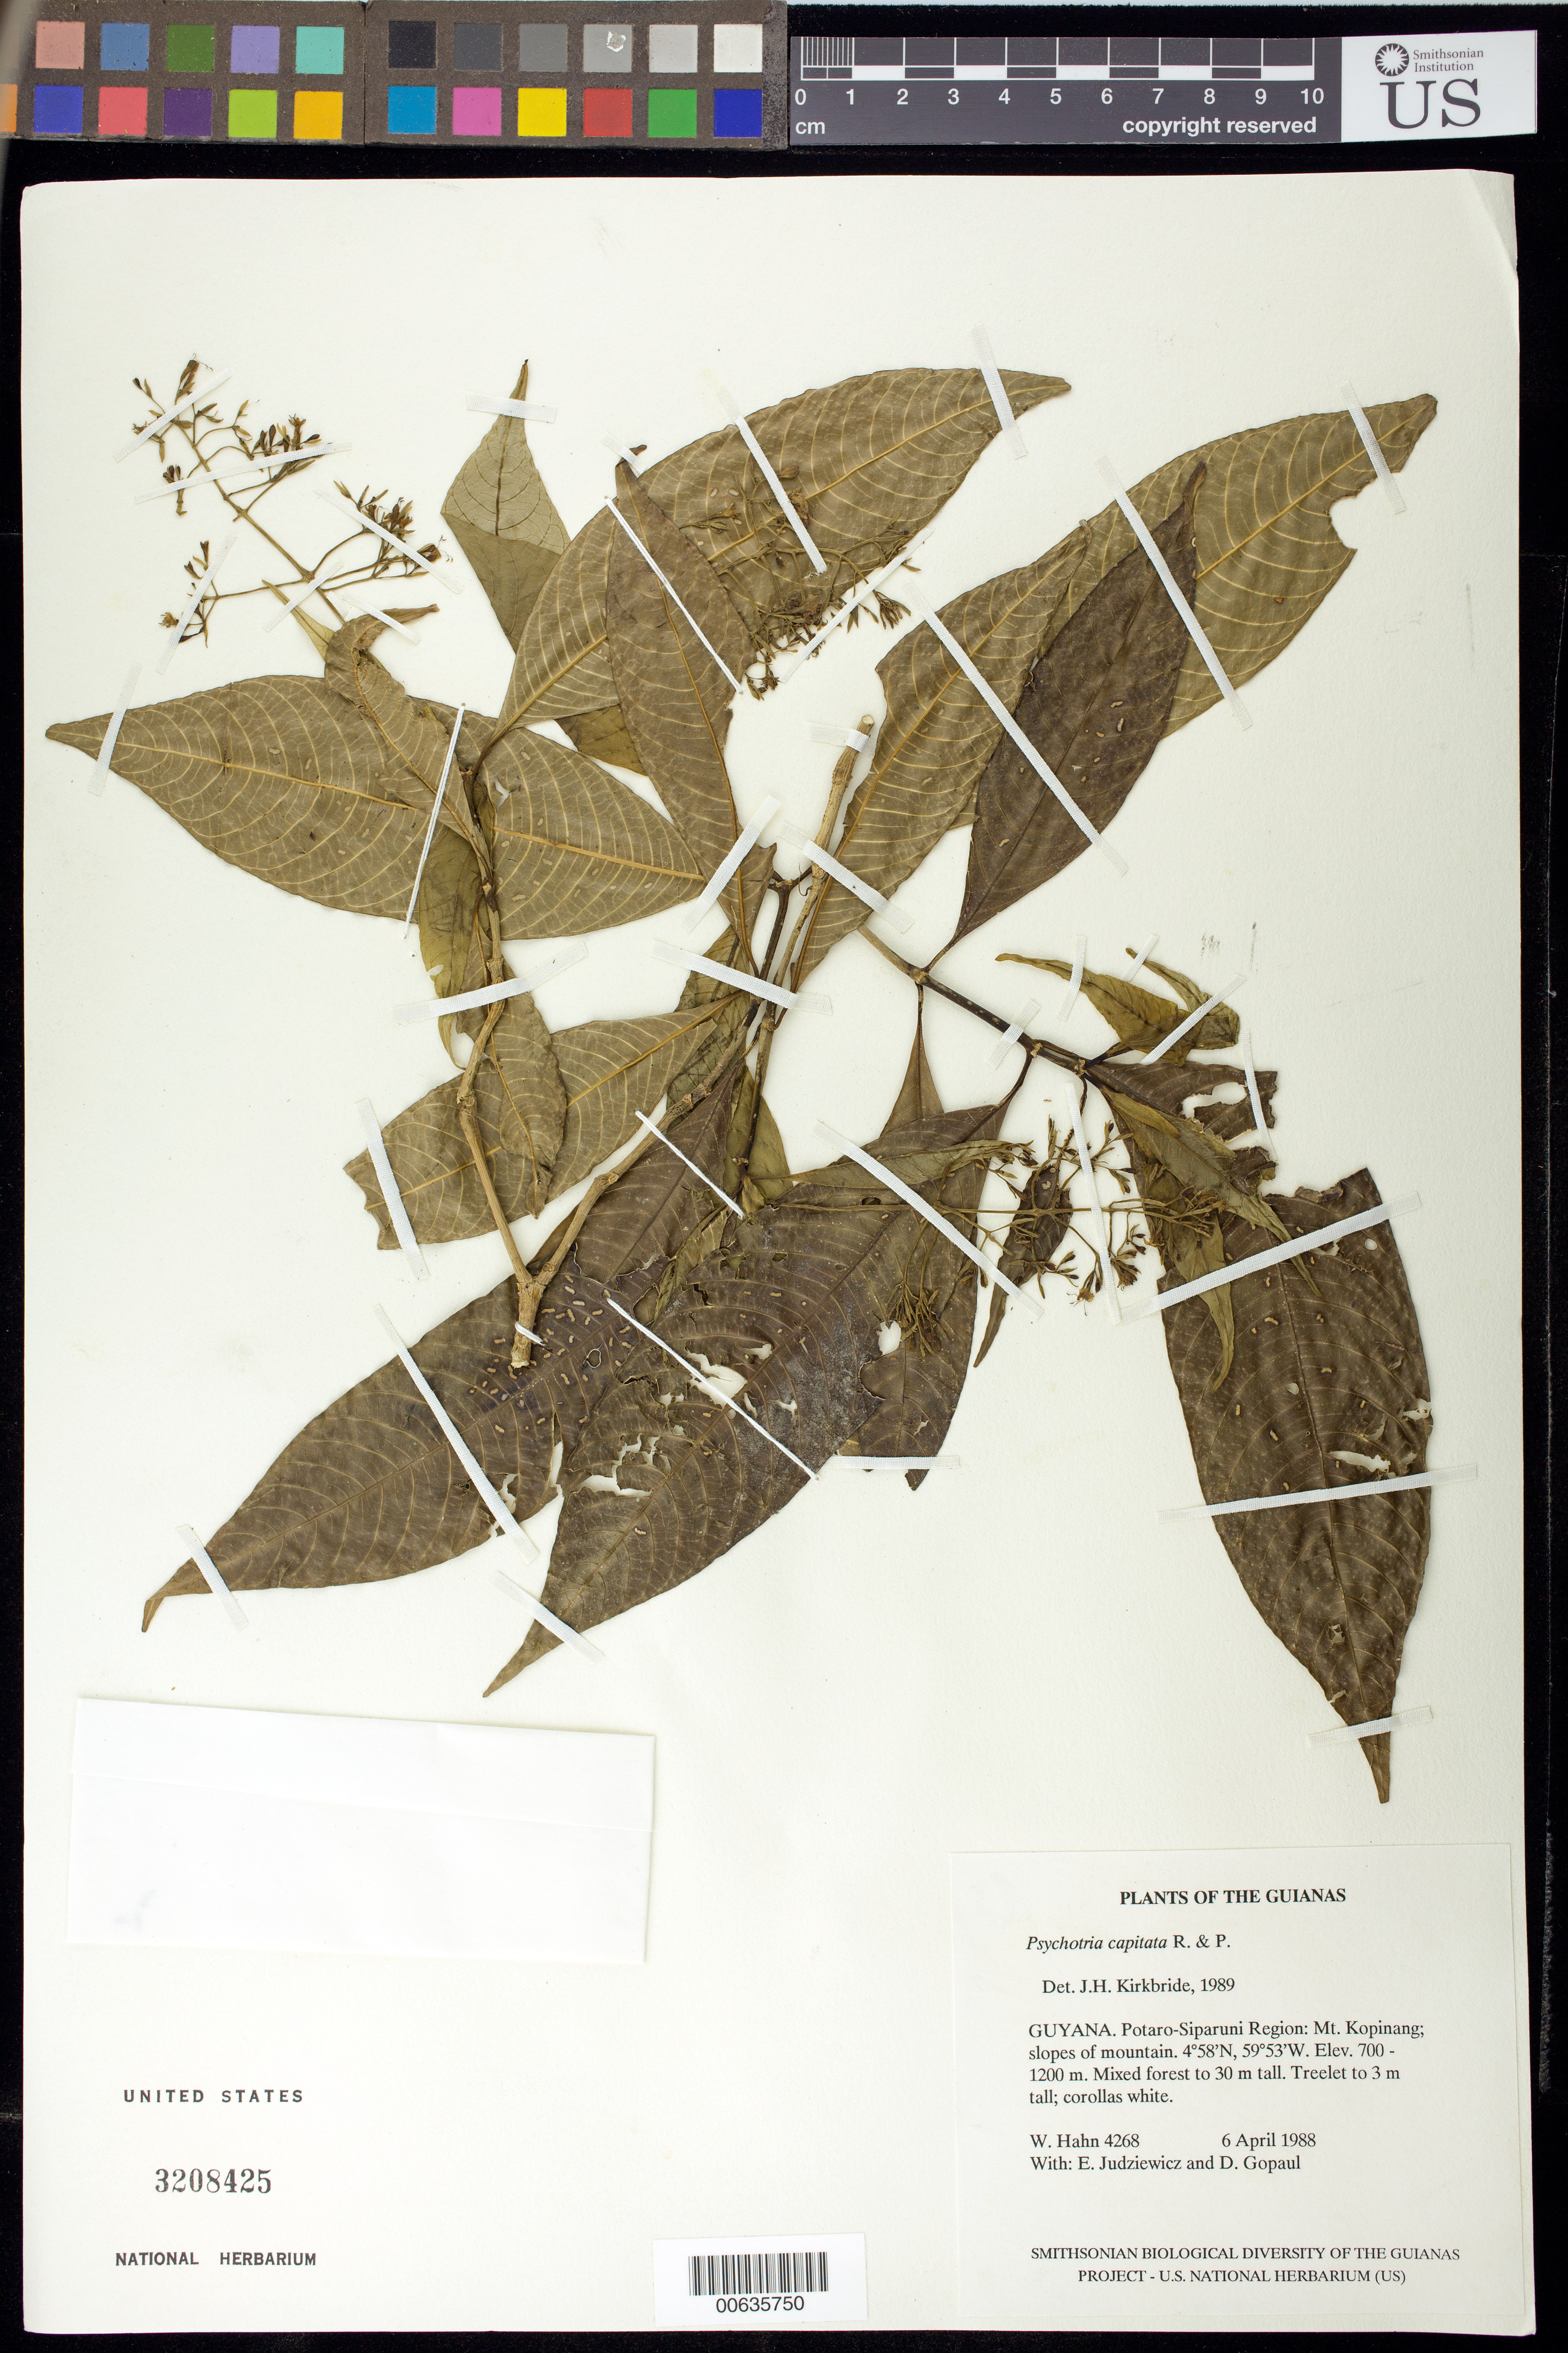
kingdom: Plantae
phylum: Tracheophyta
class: Magnoliopsida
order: Gentianales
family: Rubiaceae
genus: Palicourea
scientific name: Palicourea violacea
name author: (Aubl.) A. Rich.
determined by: Kirkbride, J. H., Jr.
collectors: W. Hahn, E. J. Judziewicz & D. Gopaul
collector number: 4268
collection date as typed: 6 April 1988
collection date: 1988-04-06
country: Guyana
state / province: Potaro-Siparuni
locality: Mt. Kopinang; slopes of mountain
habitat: Mixed forest to 30 m tall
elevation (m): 700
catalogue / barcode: US 3208425